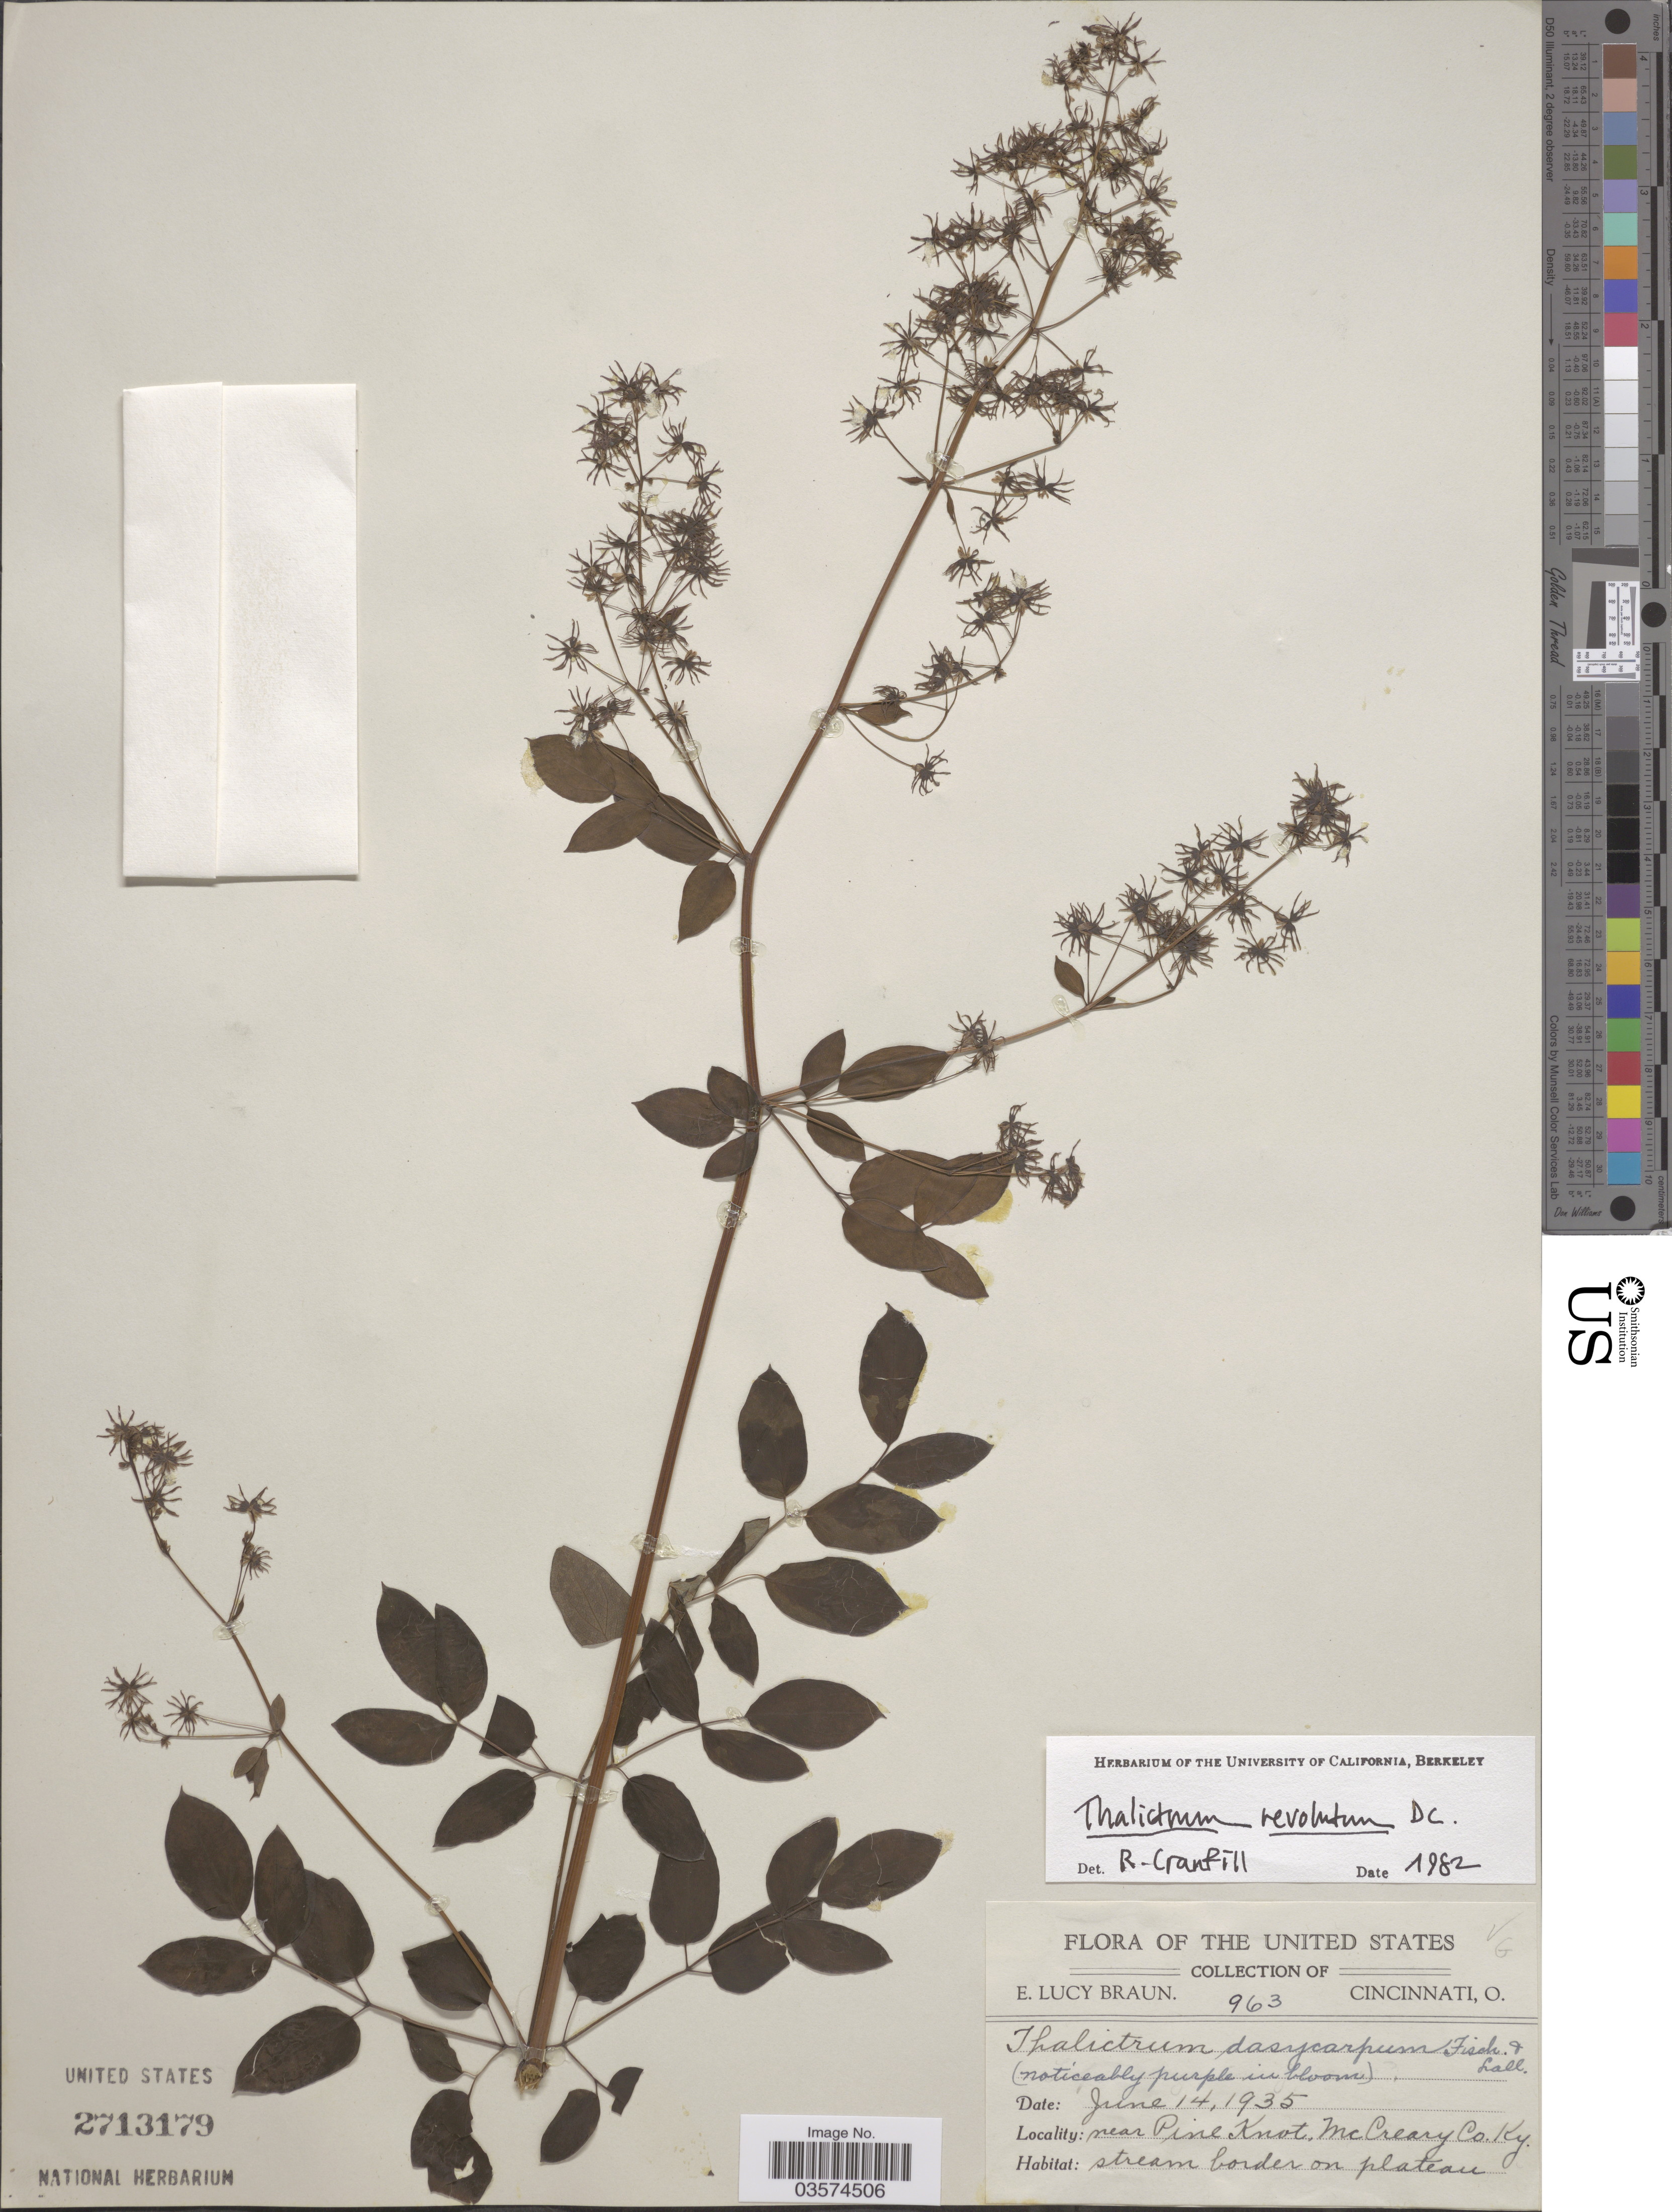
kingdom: Plantae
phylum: Tracheophyta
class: Magnoliopsida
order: Ranunculales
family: Ranunculaceae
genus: Thalictrum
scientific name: Thalictrum amphibolum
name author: Greene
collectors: E. L. Braun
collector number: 963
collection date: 1935-06-14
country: United States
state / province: Kentucky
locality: Near Pine Knot, McCreary Co.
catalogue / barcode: US 2713179